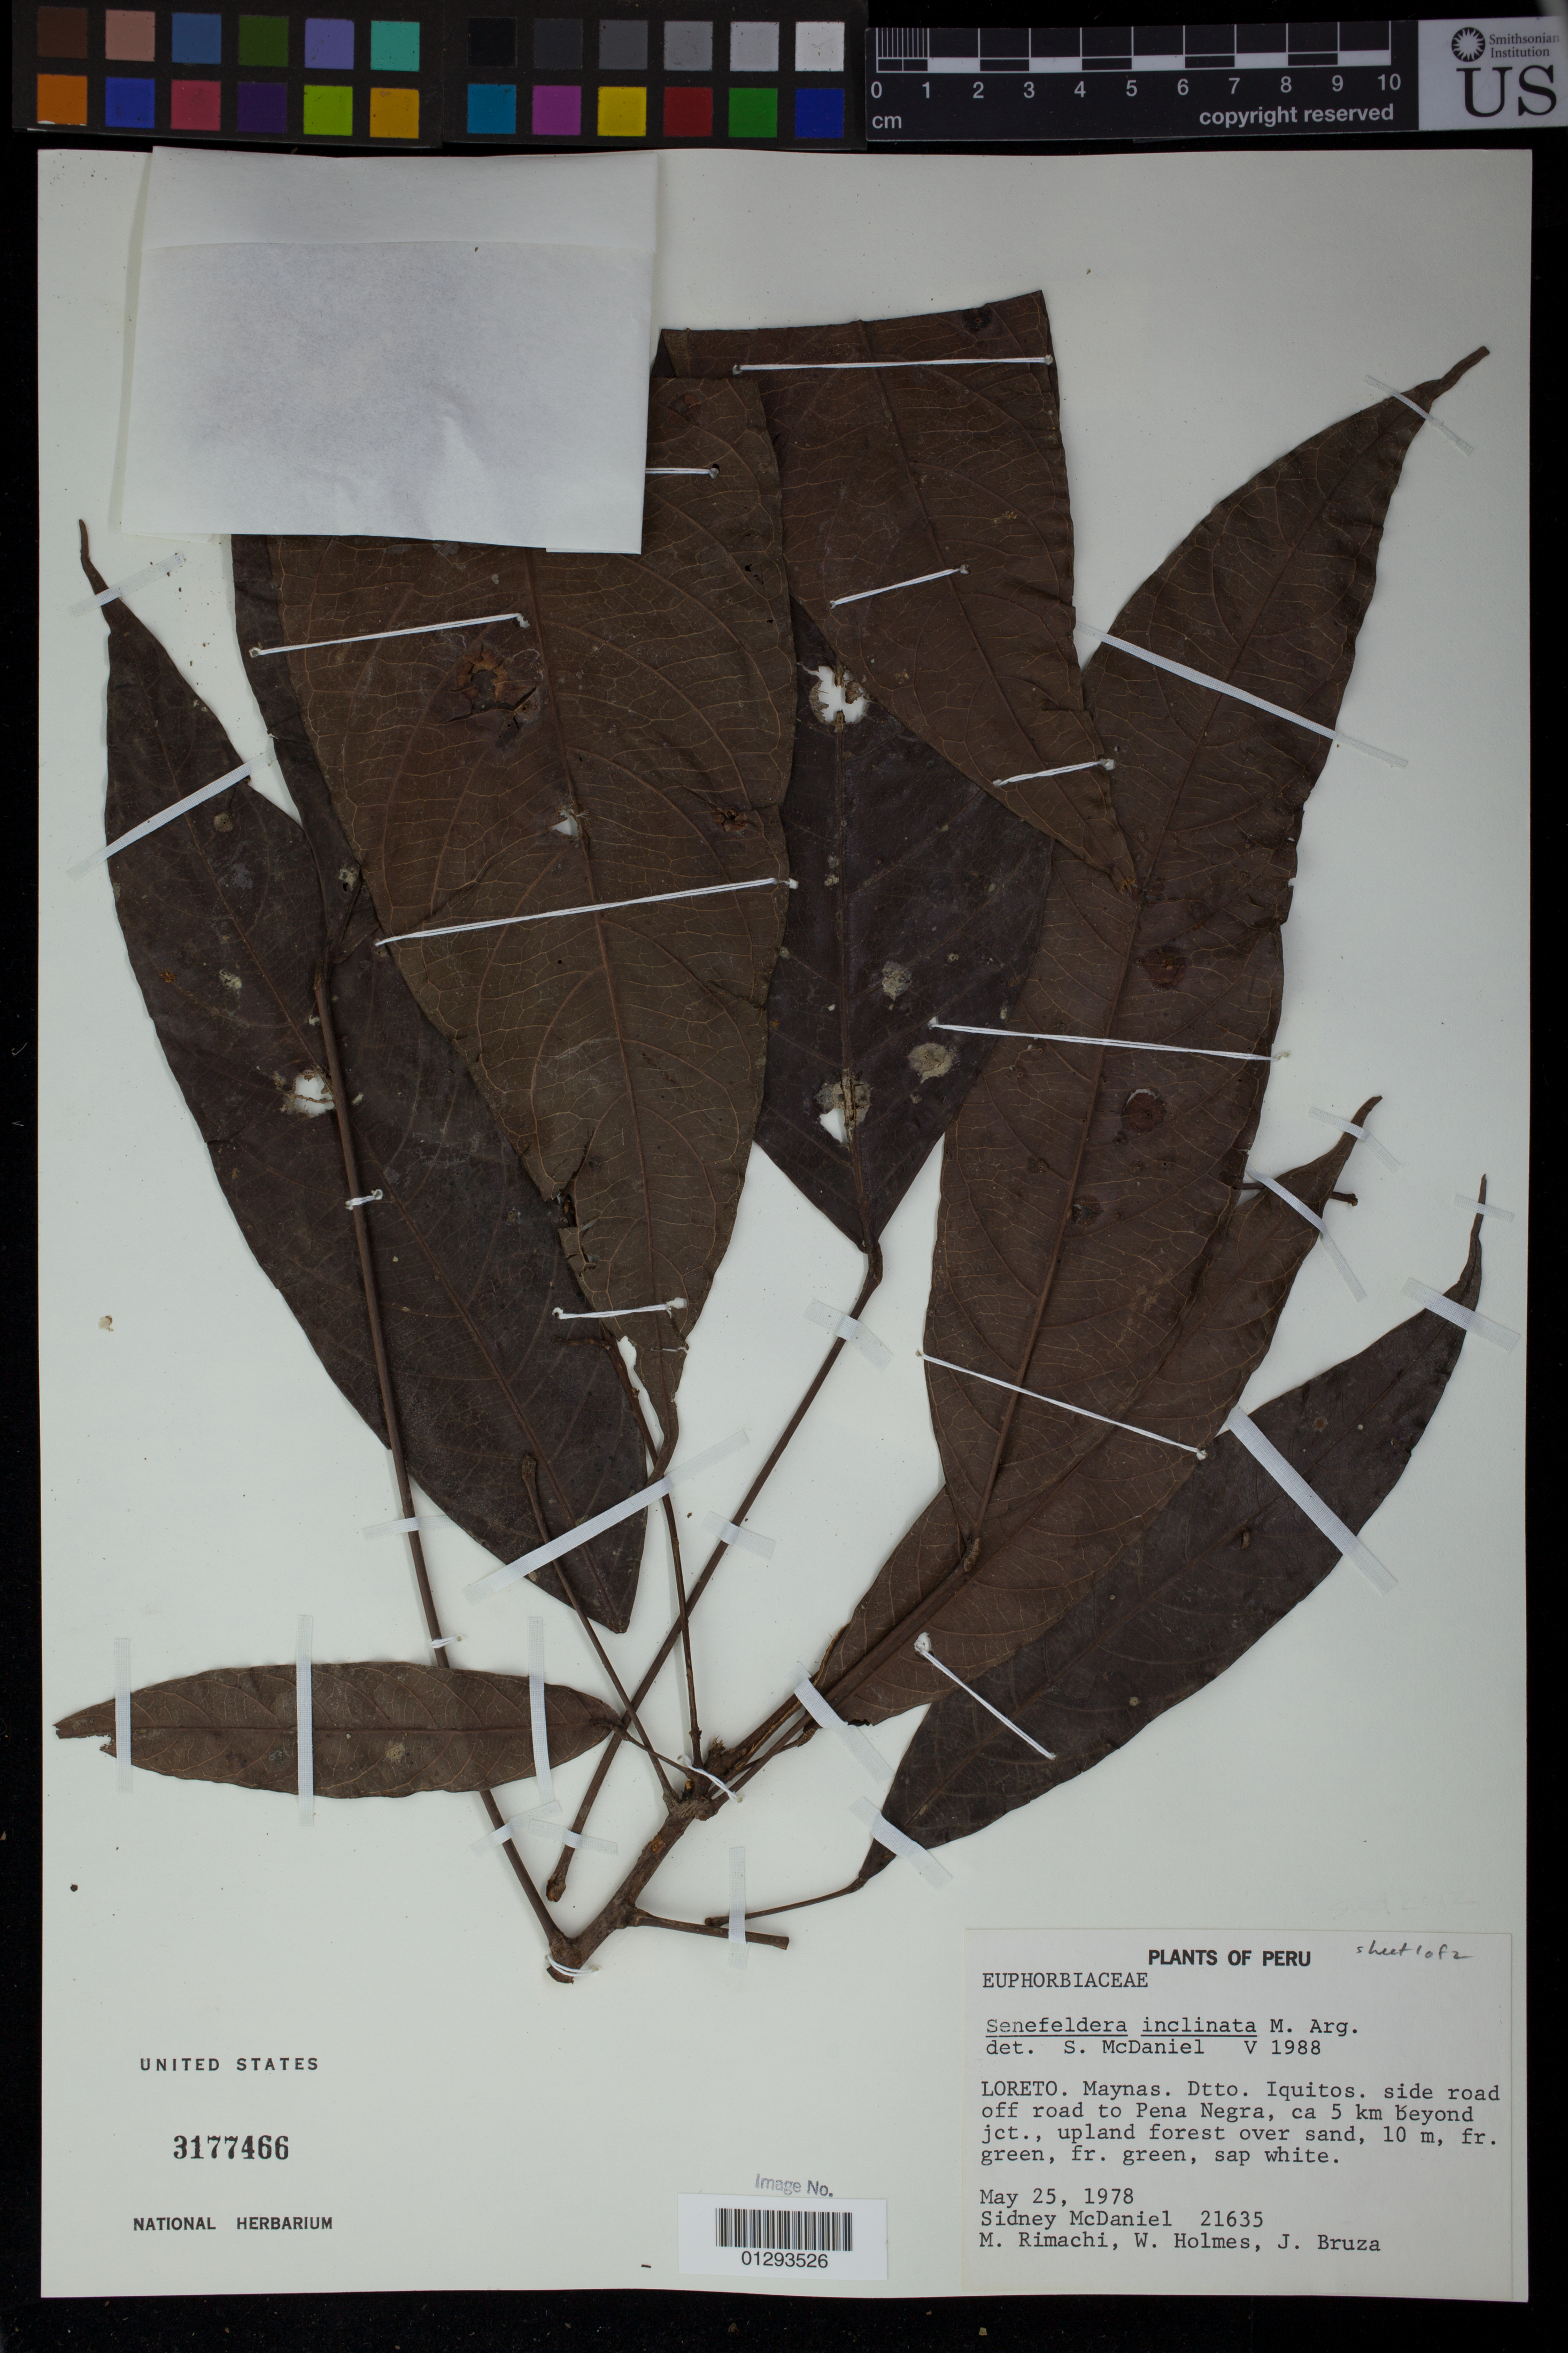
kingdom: Plantae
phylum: Tracheophyta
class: Magnoliopsida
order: Malpighiales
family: Euphorbiaceae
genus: Senefeldera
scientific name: Senefeldera inclinata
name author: Müll. Arg.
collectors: M. Rimachi Y., W. Holmes & J. Bruza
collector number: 21635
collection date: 1978-05-25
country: Peru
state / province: Loreto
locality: Maynas. Dtto. Iquitos. side road off road to Pena Negra.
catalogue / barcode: US 3177466